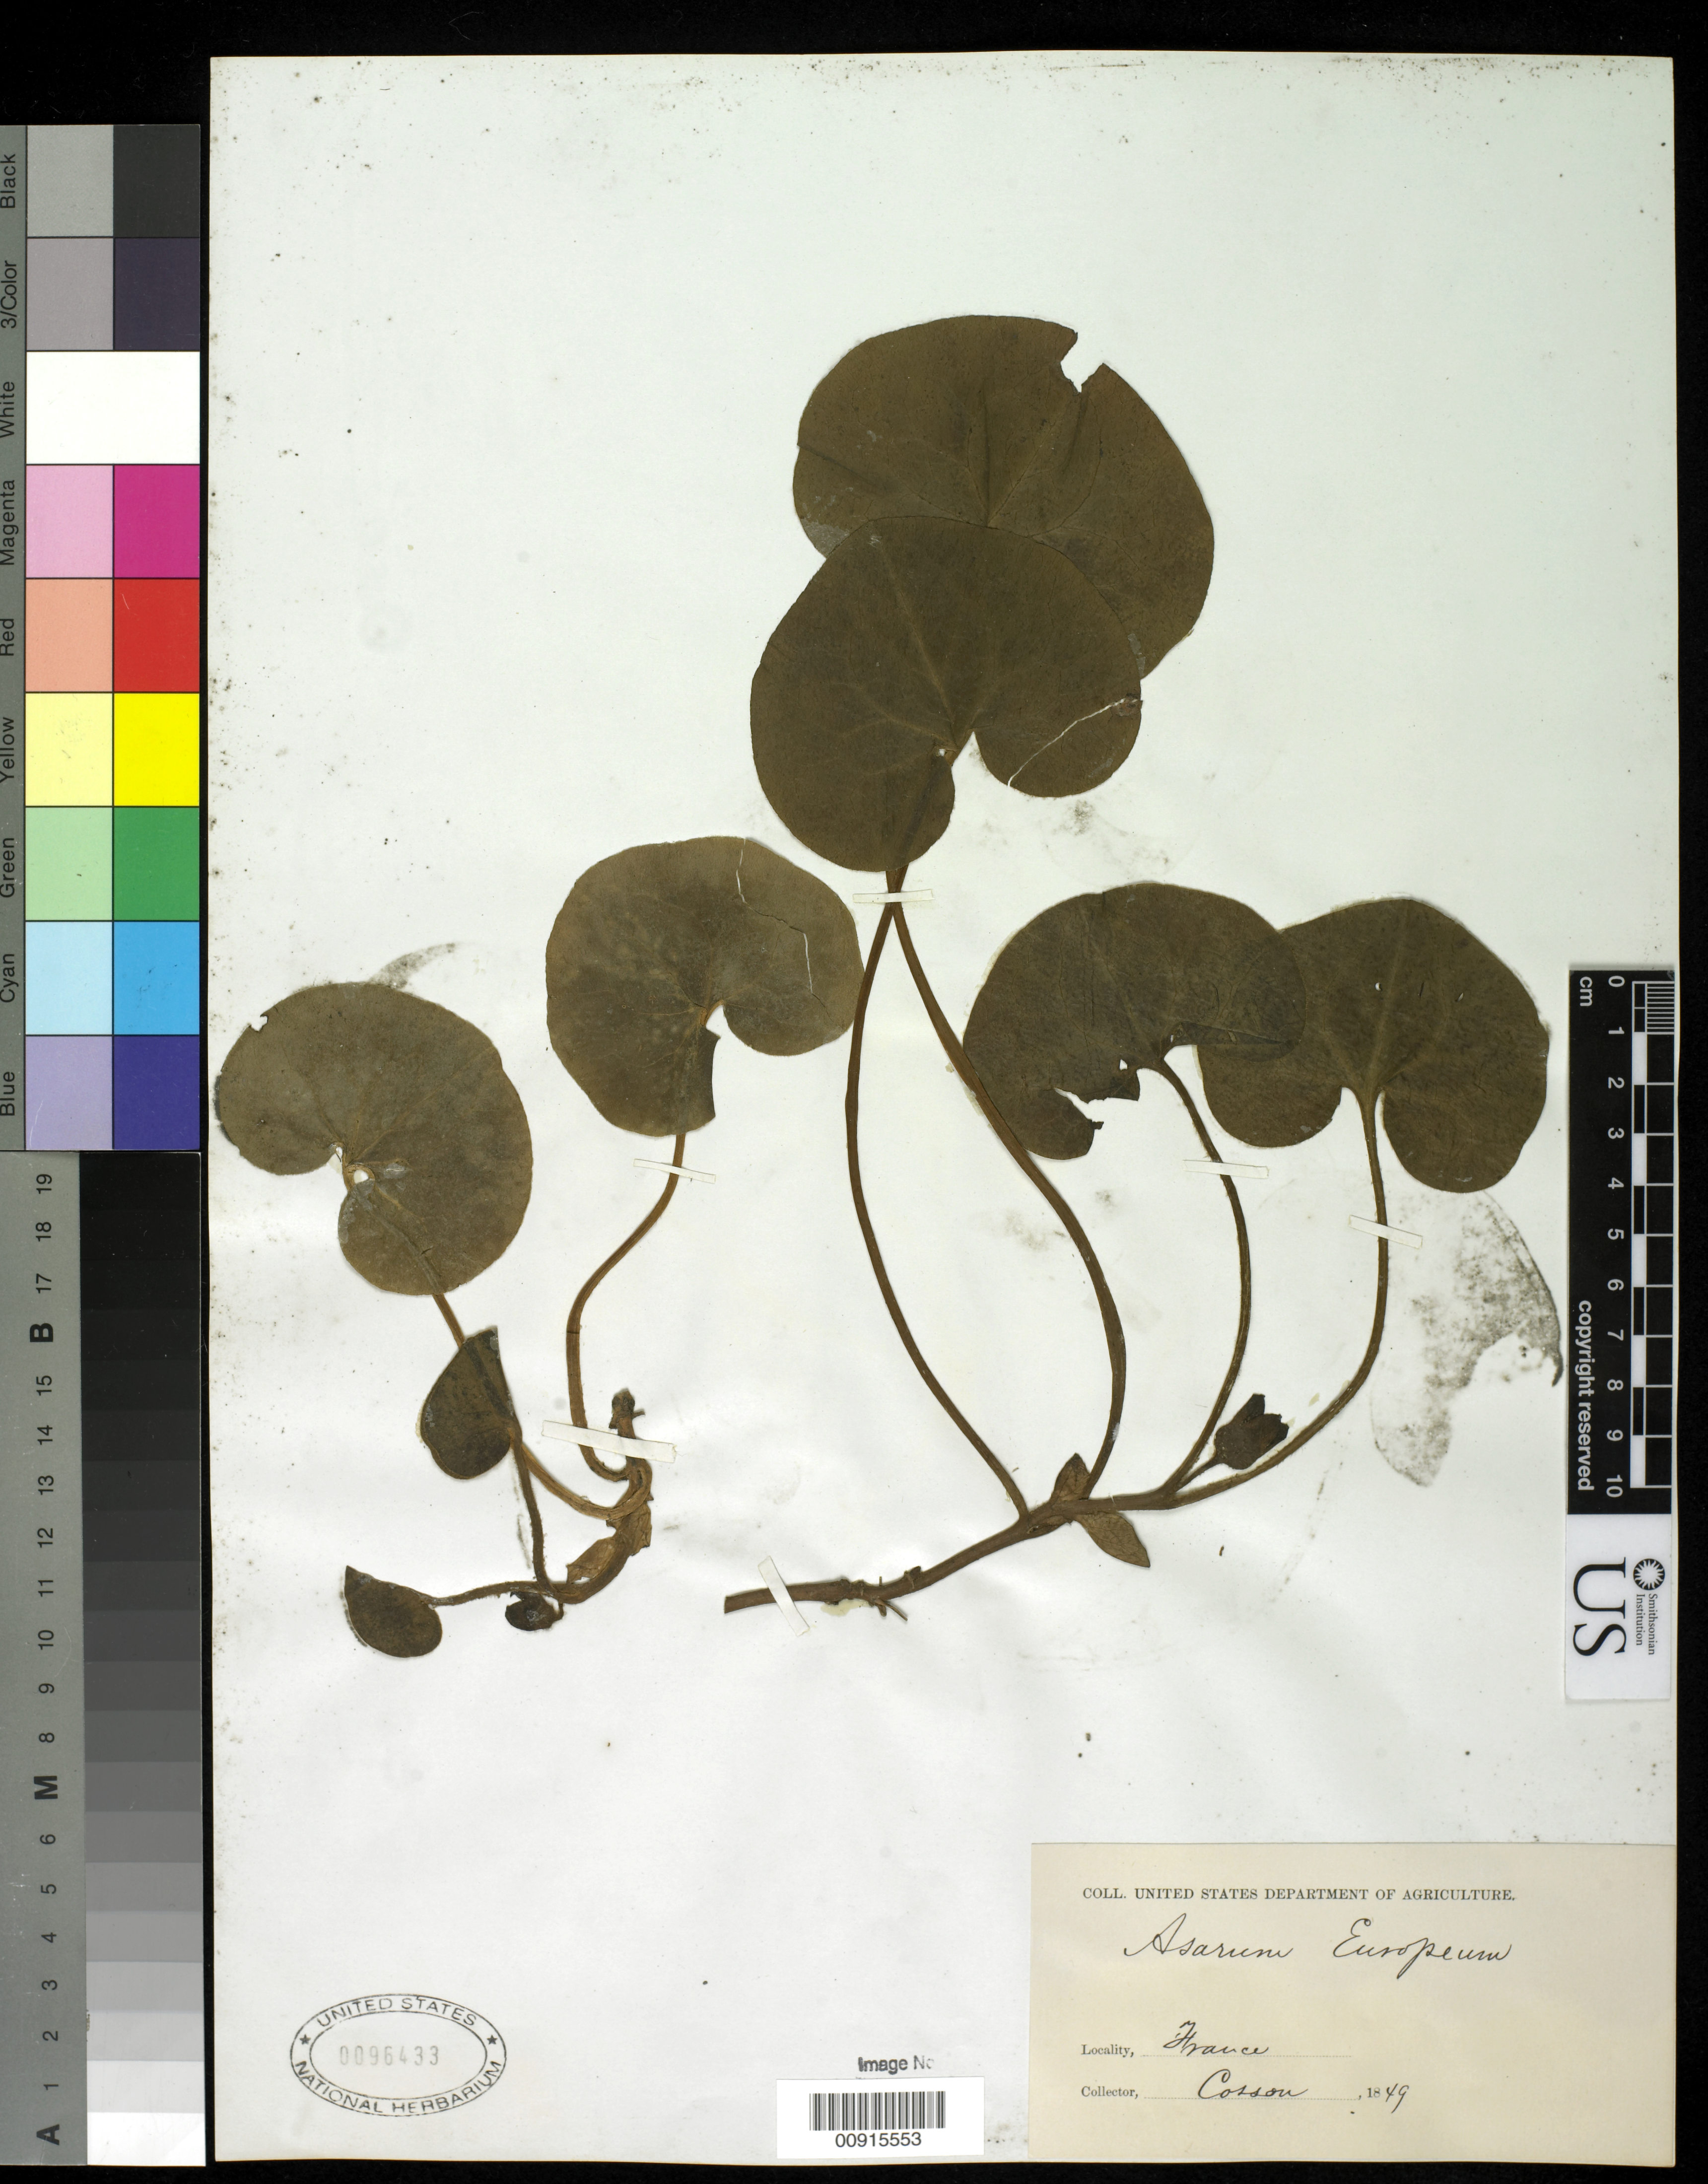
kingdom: Plantae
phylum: Tracheophyta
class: Magnoliopsida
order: Piperales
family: Aristolochiaceae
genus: Asarum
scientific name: Asarum europaeum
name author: L.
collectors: E. Cosson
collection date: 1849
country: France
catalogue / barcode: US 96433